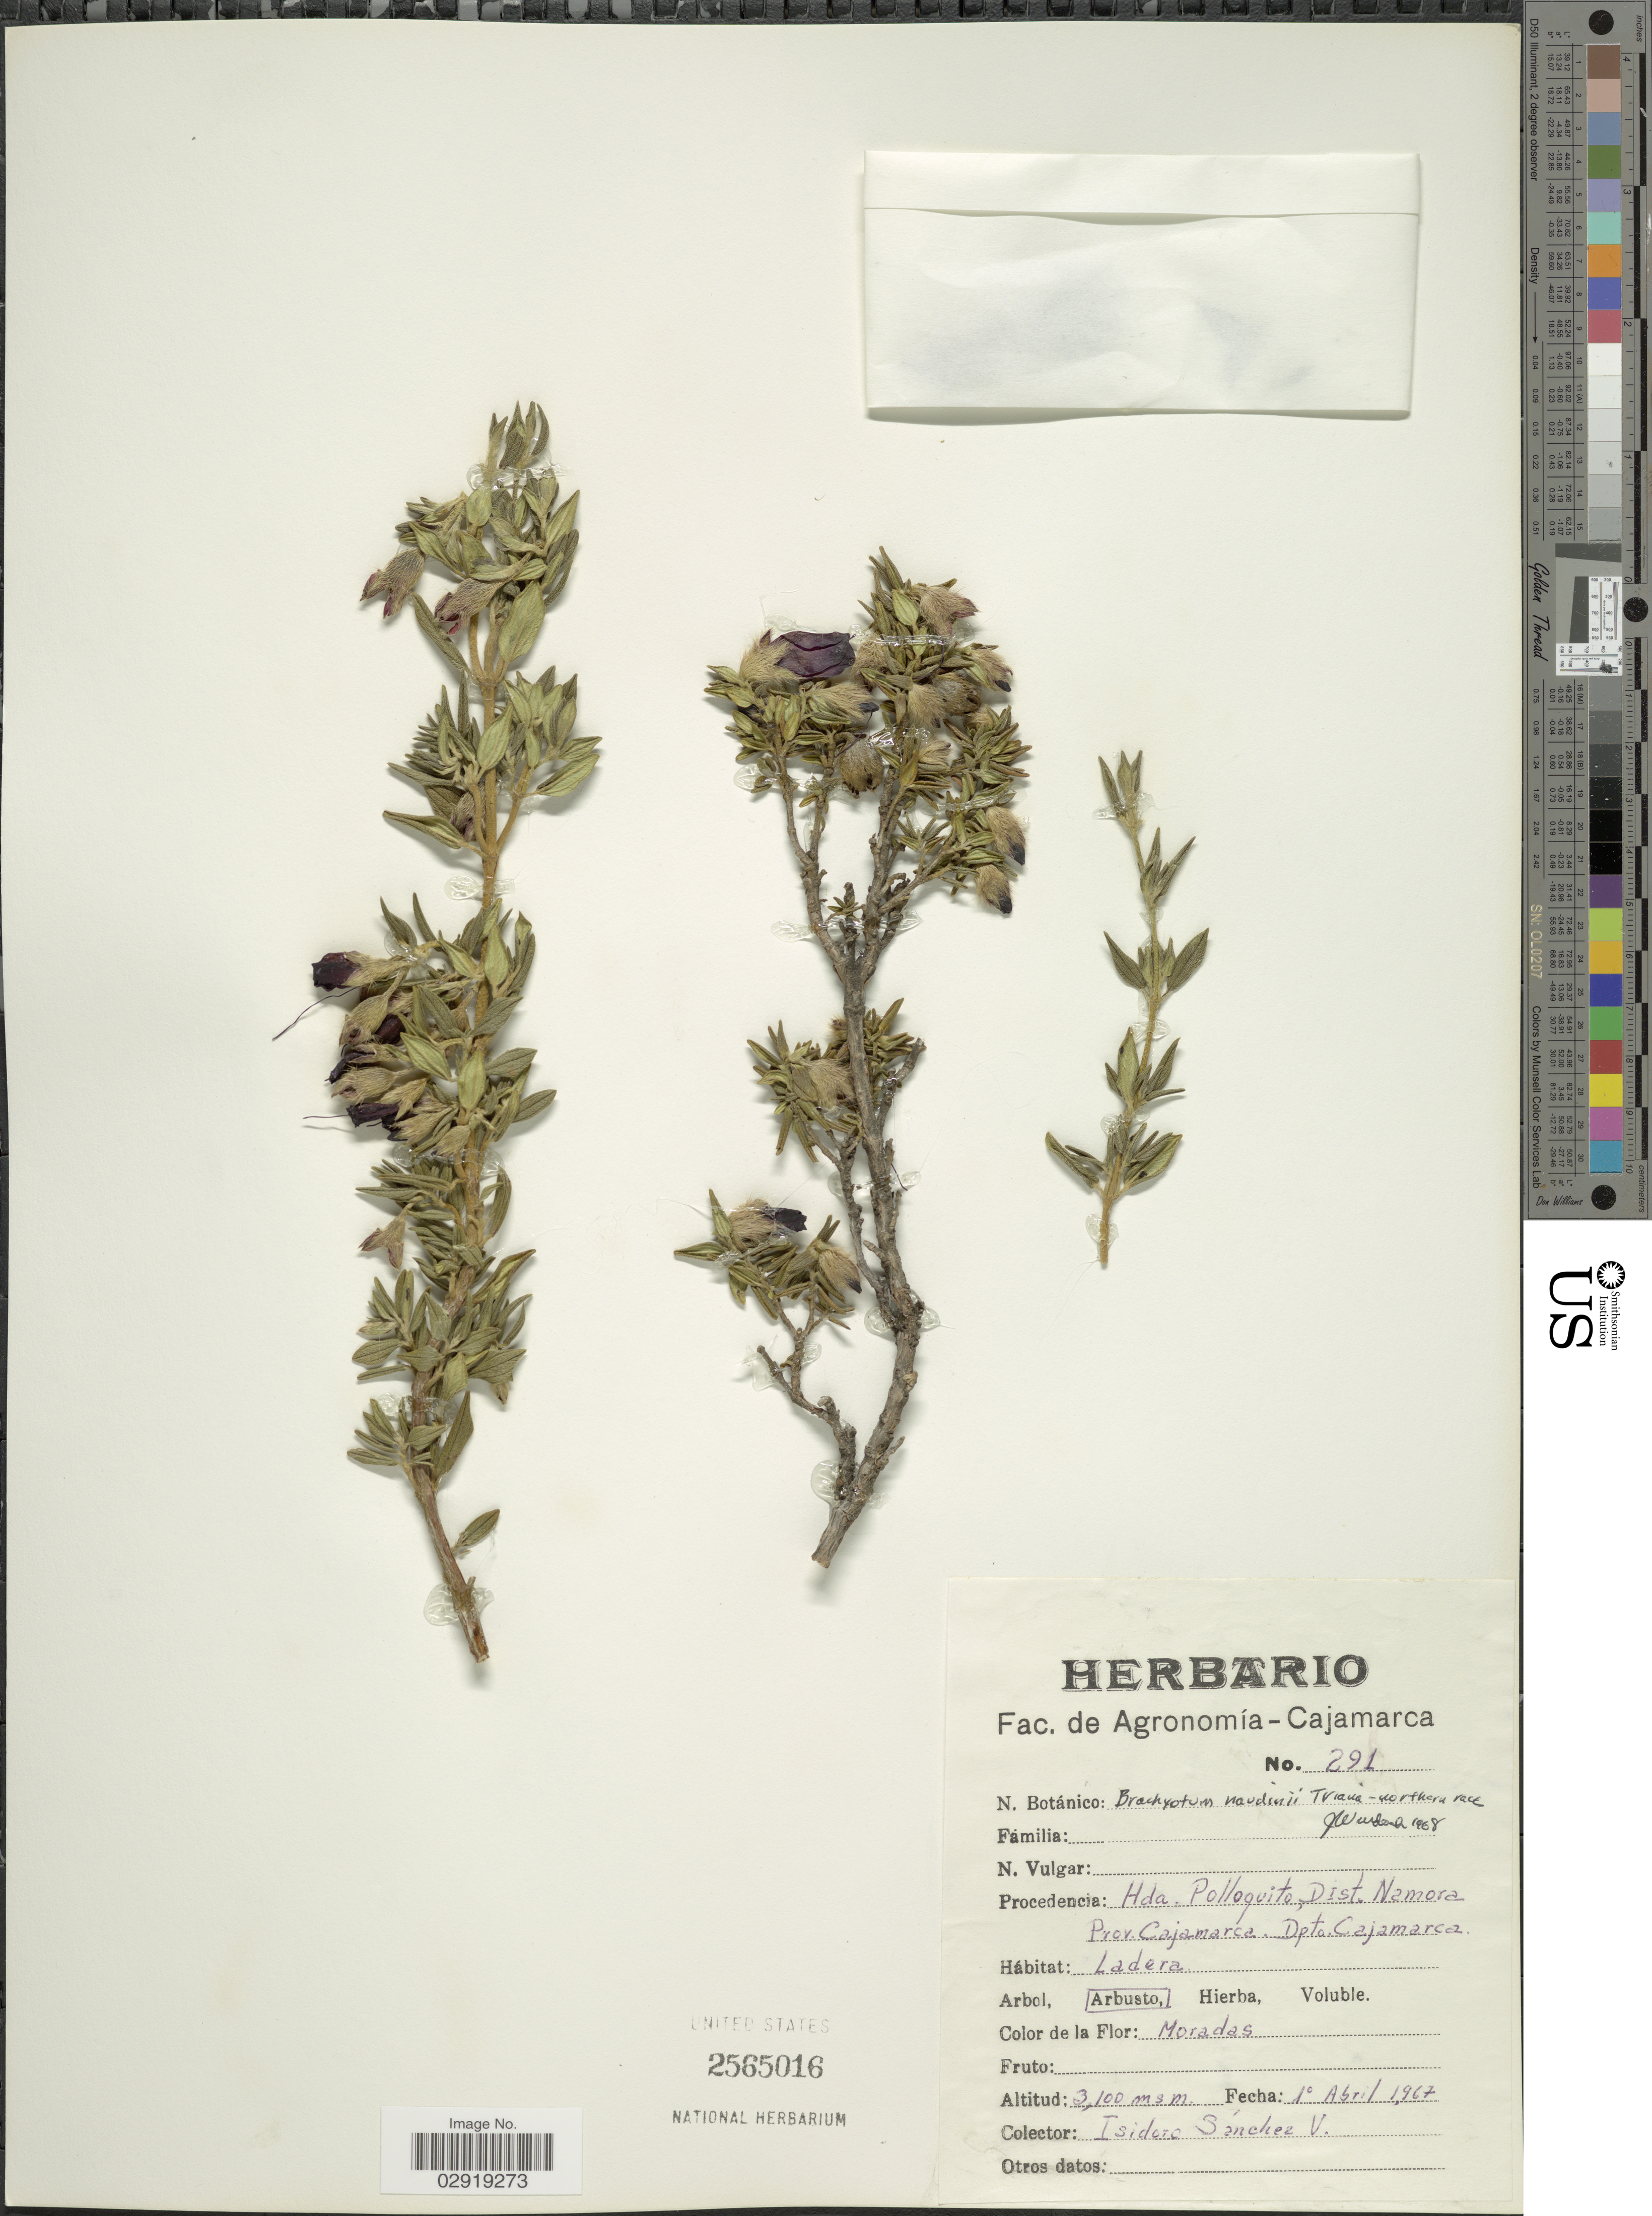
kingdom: Plantae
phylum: Tracheophyta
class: Magnoliopsida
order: Myrtales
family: Melastomataceae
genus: Brachyotum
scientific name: Brachyotum naudinii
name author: Triana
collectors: I. Sánchez Vega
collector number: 291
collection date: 1967-04-01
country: Peru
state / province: Cajamarca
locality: Hda. Polloquito,Dist. Namora Prov. Cajamarca. Dpto.Cajamarca. Ladera.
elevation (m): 3100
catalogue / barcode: US 2565016